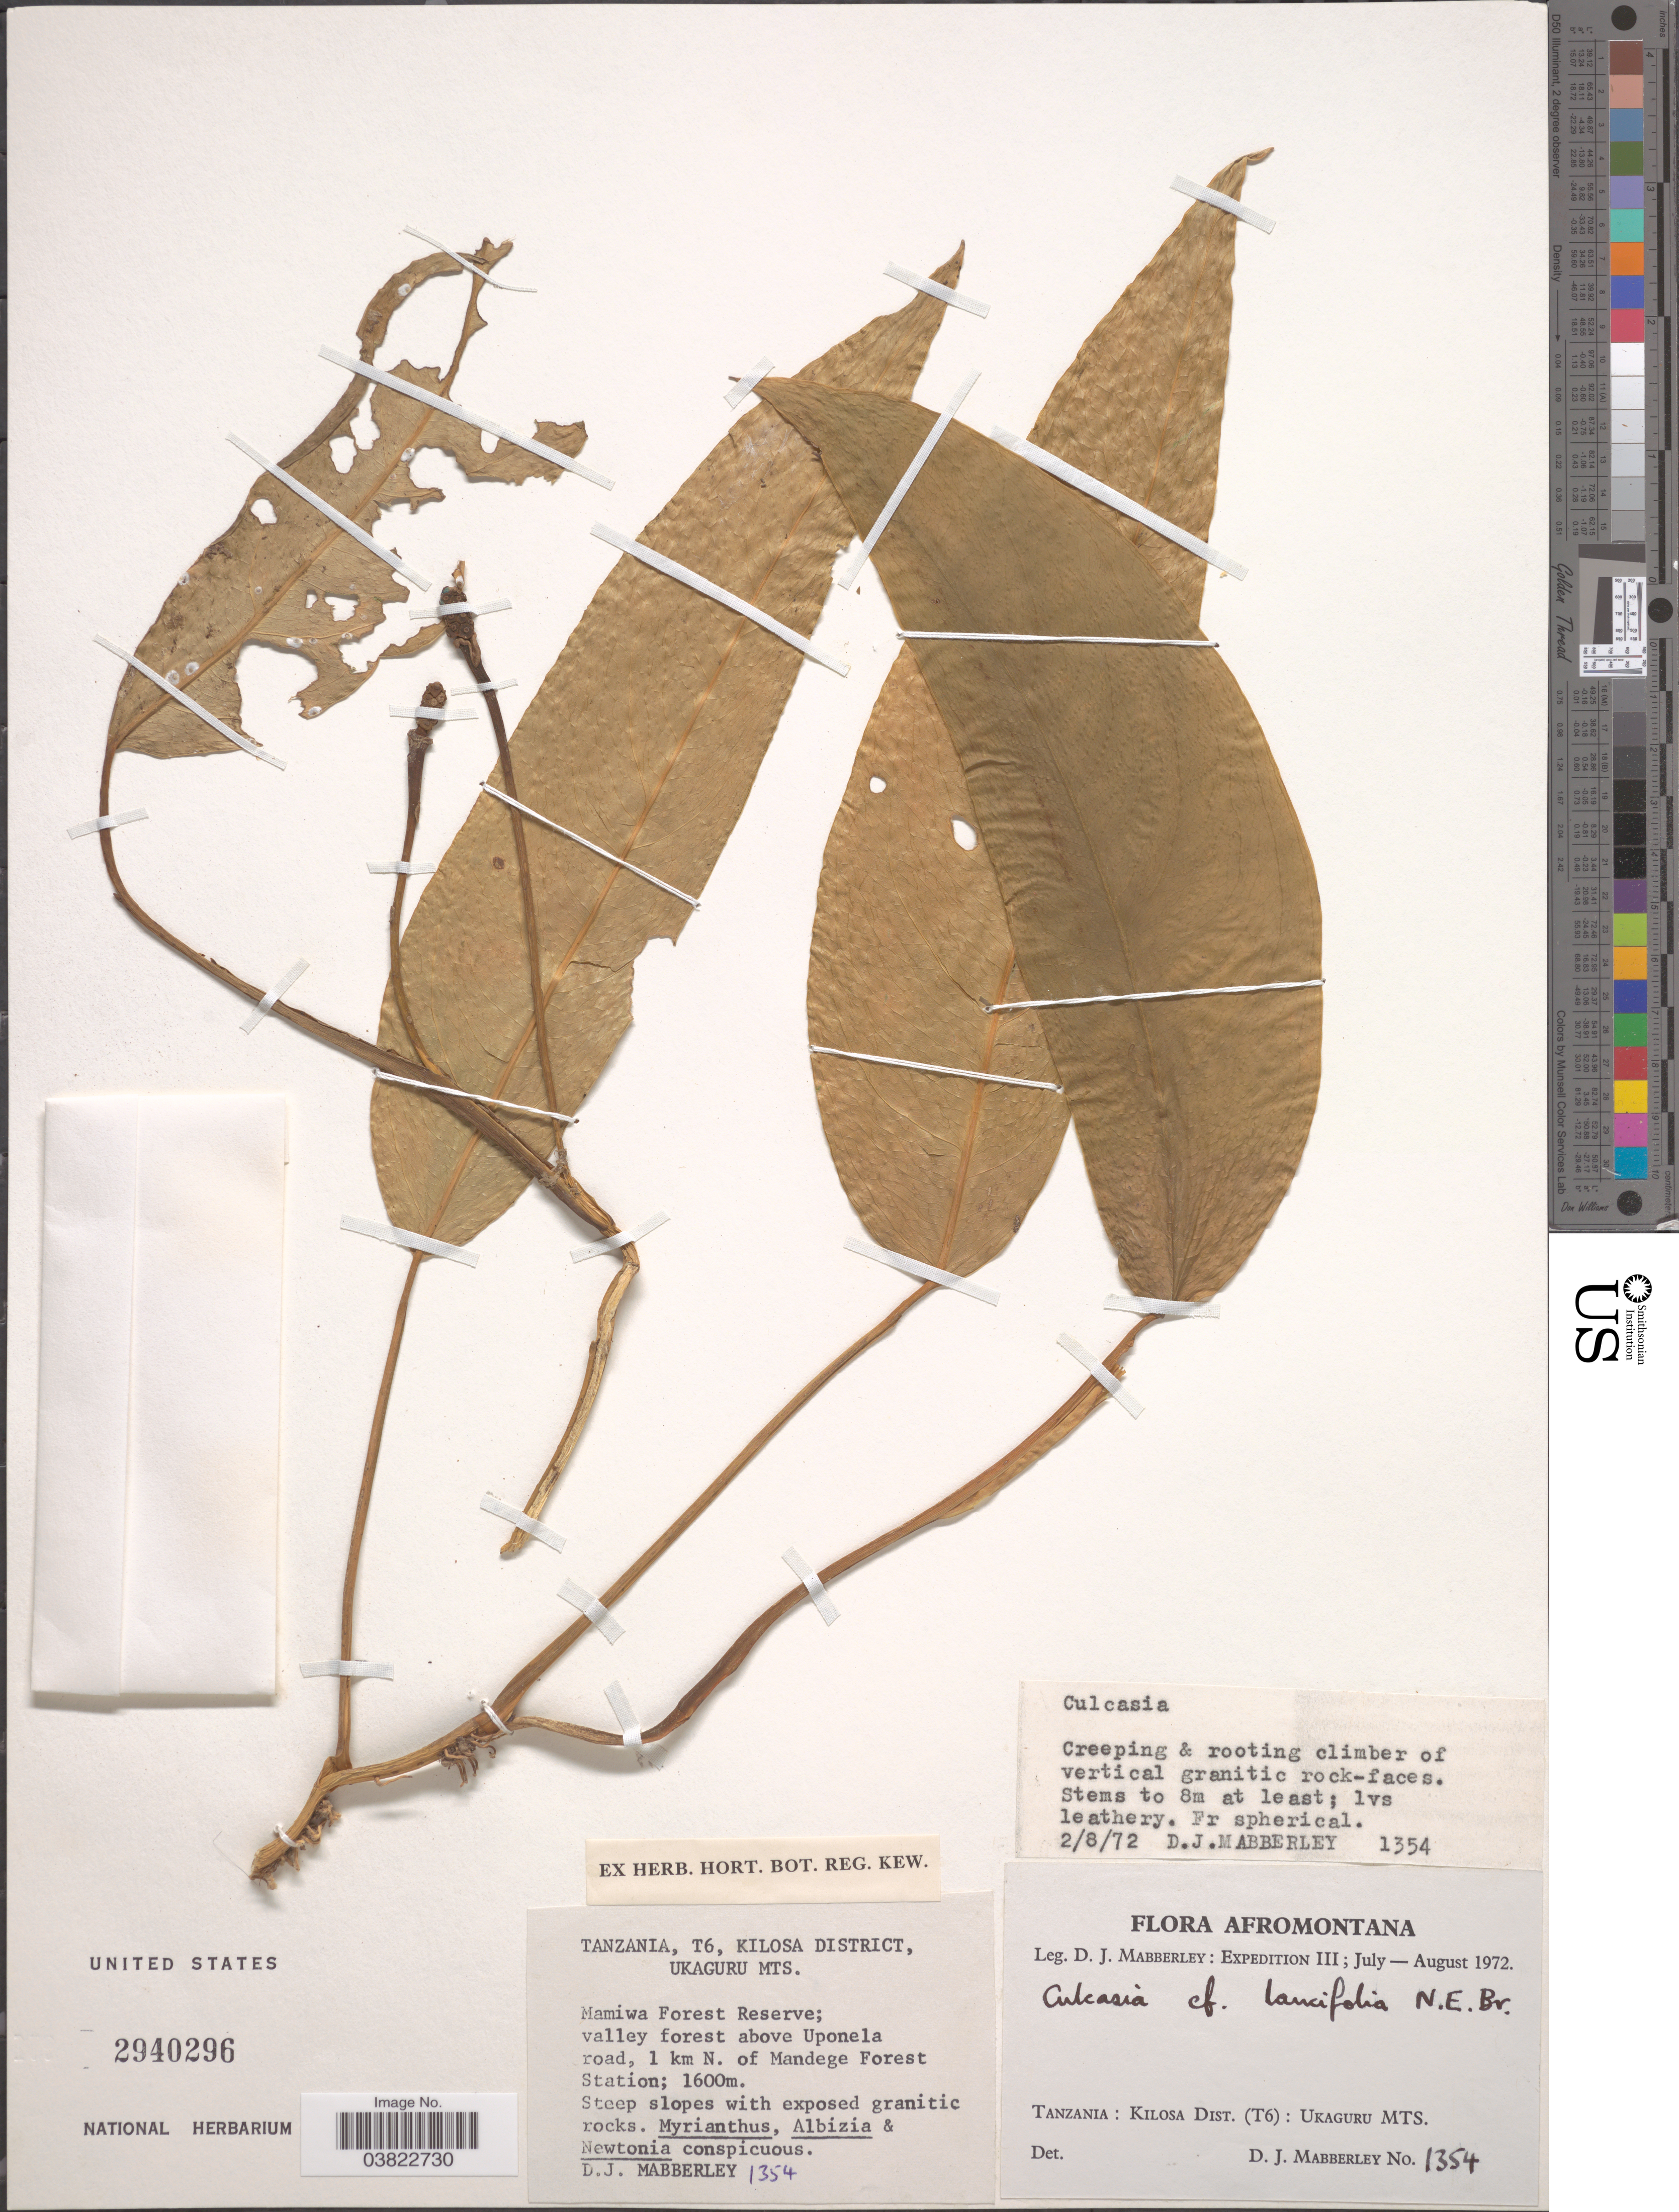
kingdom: Plantae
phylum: Tracheophyta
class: Liliopsida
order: Alismatales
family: Araceae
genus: Culcasia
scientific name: Culcasia lancifolia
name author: N.E. Br.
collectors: D. Mabberley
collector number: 1354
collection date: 1972-08-02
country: Tanzania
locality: Afromontana. T6, Kilosa District, Ukaguru Mts. Mamiwa Forest Reserve; valley forest above Uponela road, 1 km N. of Mandege Forest Station.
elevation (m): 1600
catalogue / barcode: US 2940296